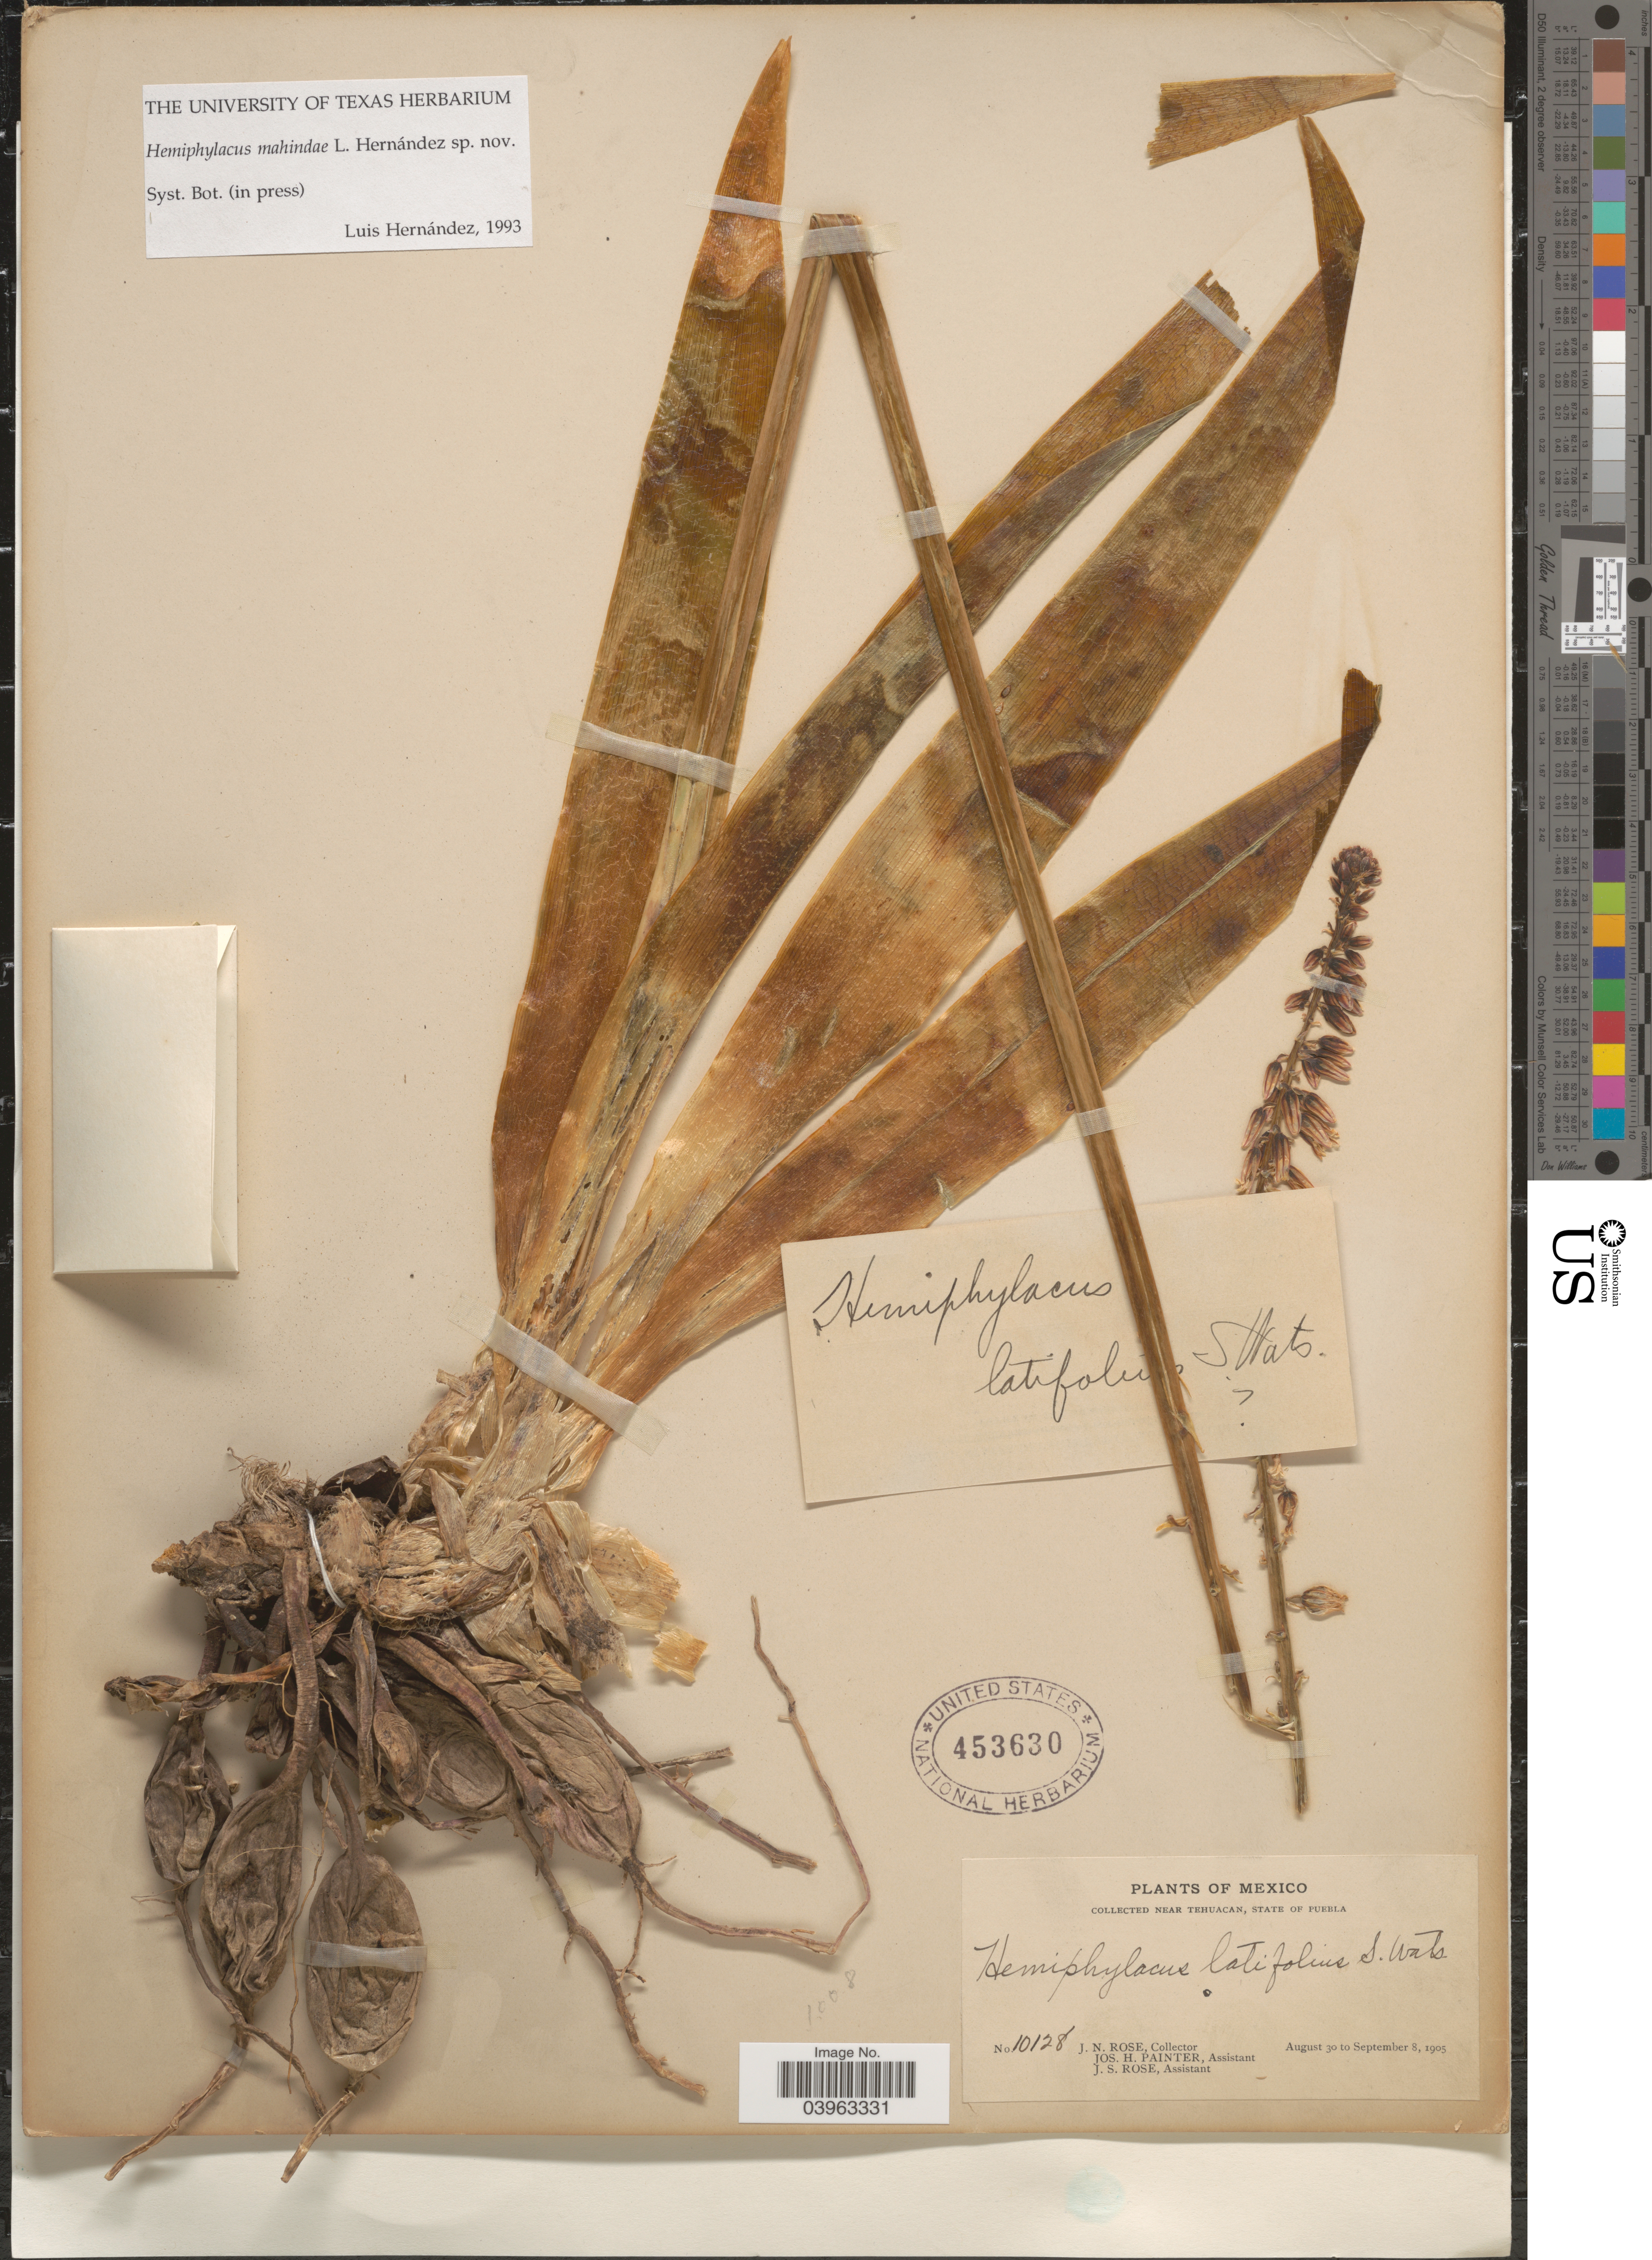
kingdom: Plantae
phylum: Tracheophyta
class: Liliopsida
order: Asparagales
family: Asparagaceae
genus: Hemiphylacus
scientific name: Hemiphylacus mahindae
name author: L. Hern.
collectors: J. N. Rose, J. H. Painter & J. S. Rose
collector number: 10128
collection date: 1905-08-30/1905-09-08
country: Mexico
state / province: Puebla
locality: Near Tehuacan.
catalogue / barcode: US 453630